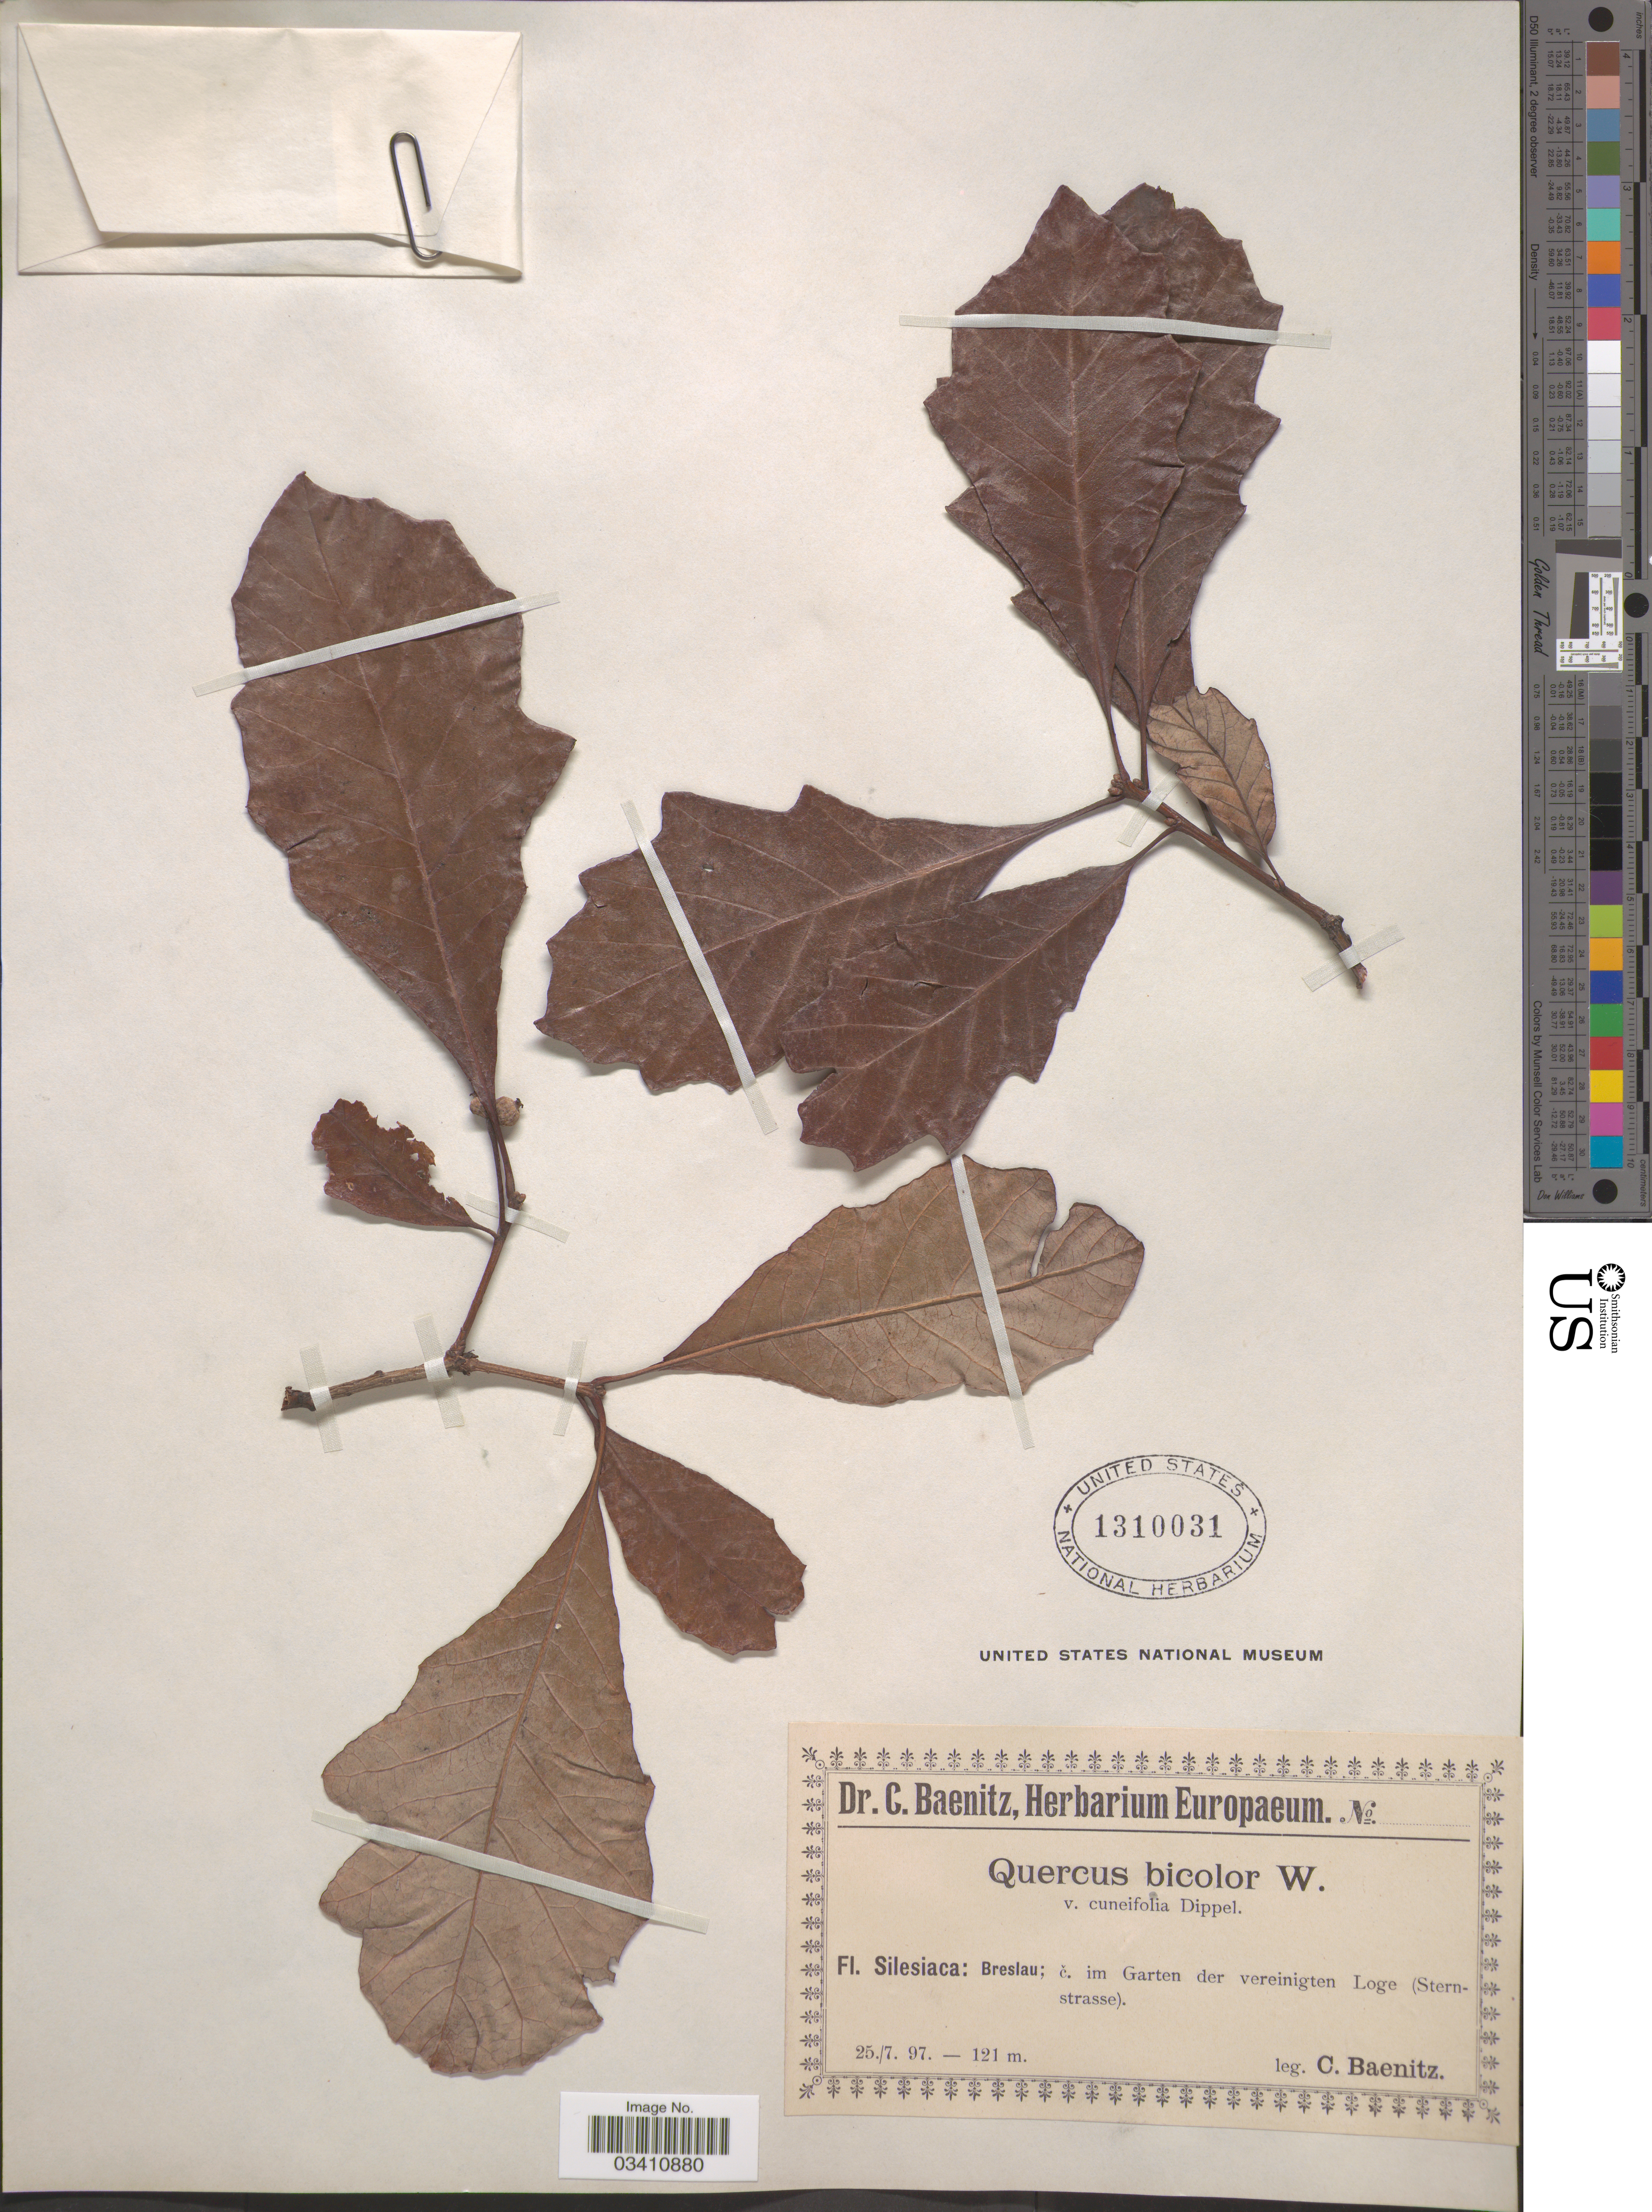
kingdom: Plantae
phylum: Tracheophyta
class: Magnoliopsida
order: Fagales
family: Fagaceae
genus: Quercus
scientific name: Quercus bicolor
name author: Willd.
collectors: C. G. Baenitz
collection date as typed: Transcribed d/m/y: 25/7/97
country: Poland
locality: Silesiaca: Breslau; č. im Garten der vereinigten Loge (Sternstrasse).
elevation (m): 121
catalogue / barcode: US 1310031